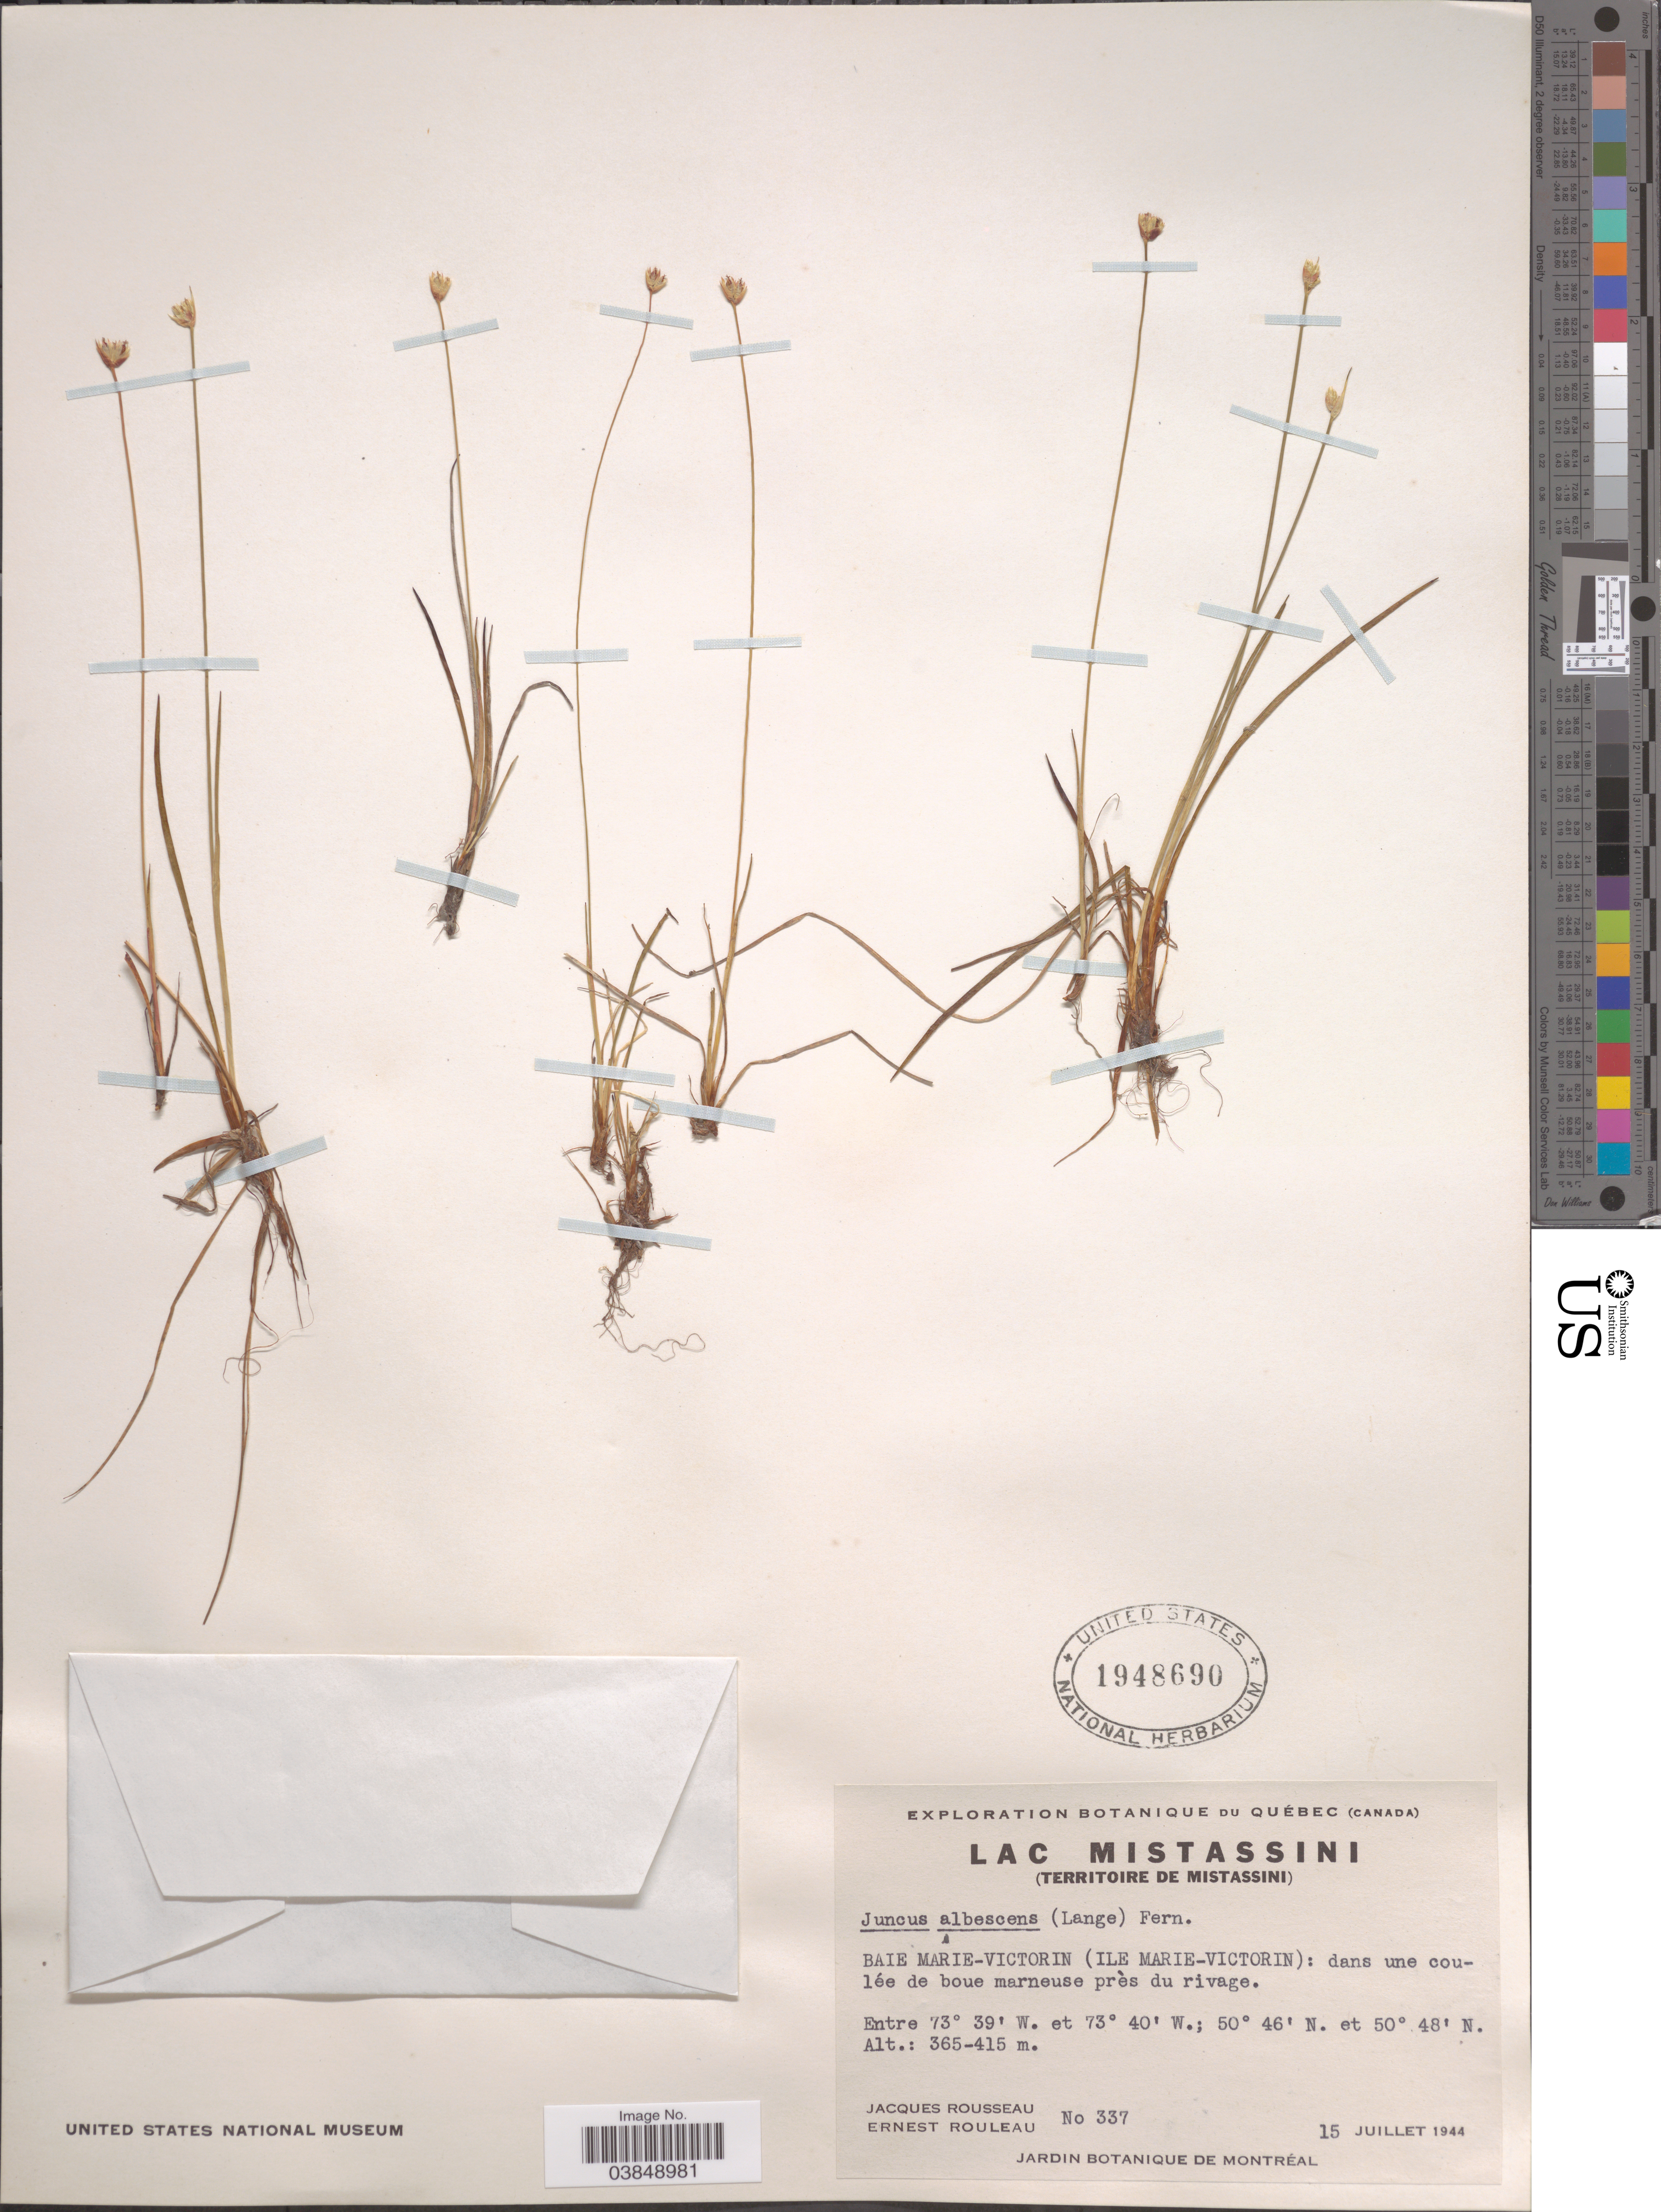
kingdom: Plantae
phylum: Tracheophyta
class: Liliopsida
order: Poales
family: Juncaceae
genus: Juncus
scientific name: Juncus albescens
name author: Fernald & Lange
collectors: J. Rousseau & J. Rouleau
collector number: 337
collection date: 1944-07-15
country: Canada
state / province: Quebec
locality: Lac Mistassini. (Territoire de Mistassini). Baie Marie-Victorin (Ile Marie-Victorin): dans une coulée de boue marneuse près du rivage.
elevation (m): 365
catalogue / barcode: US 1948690